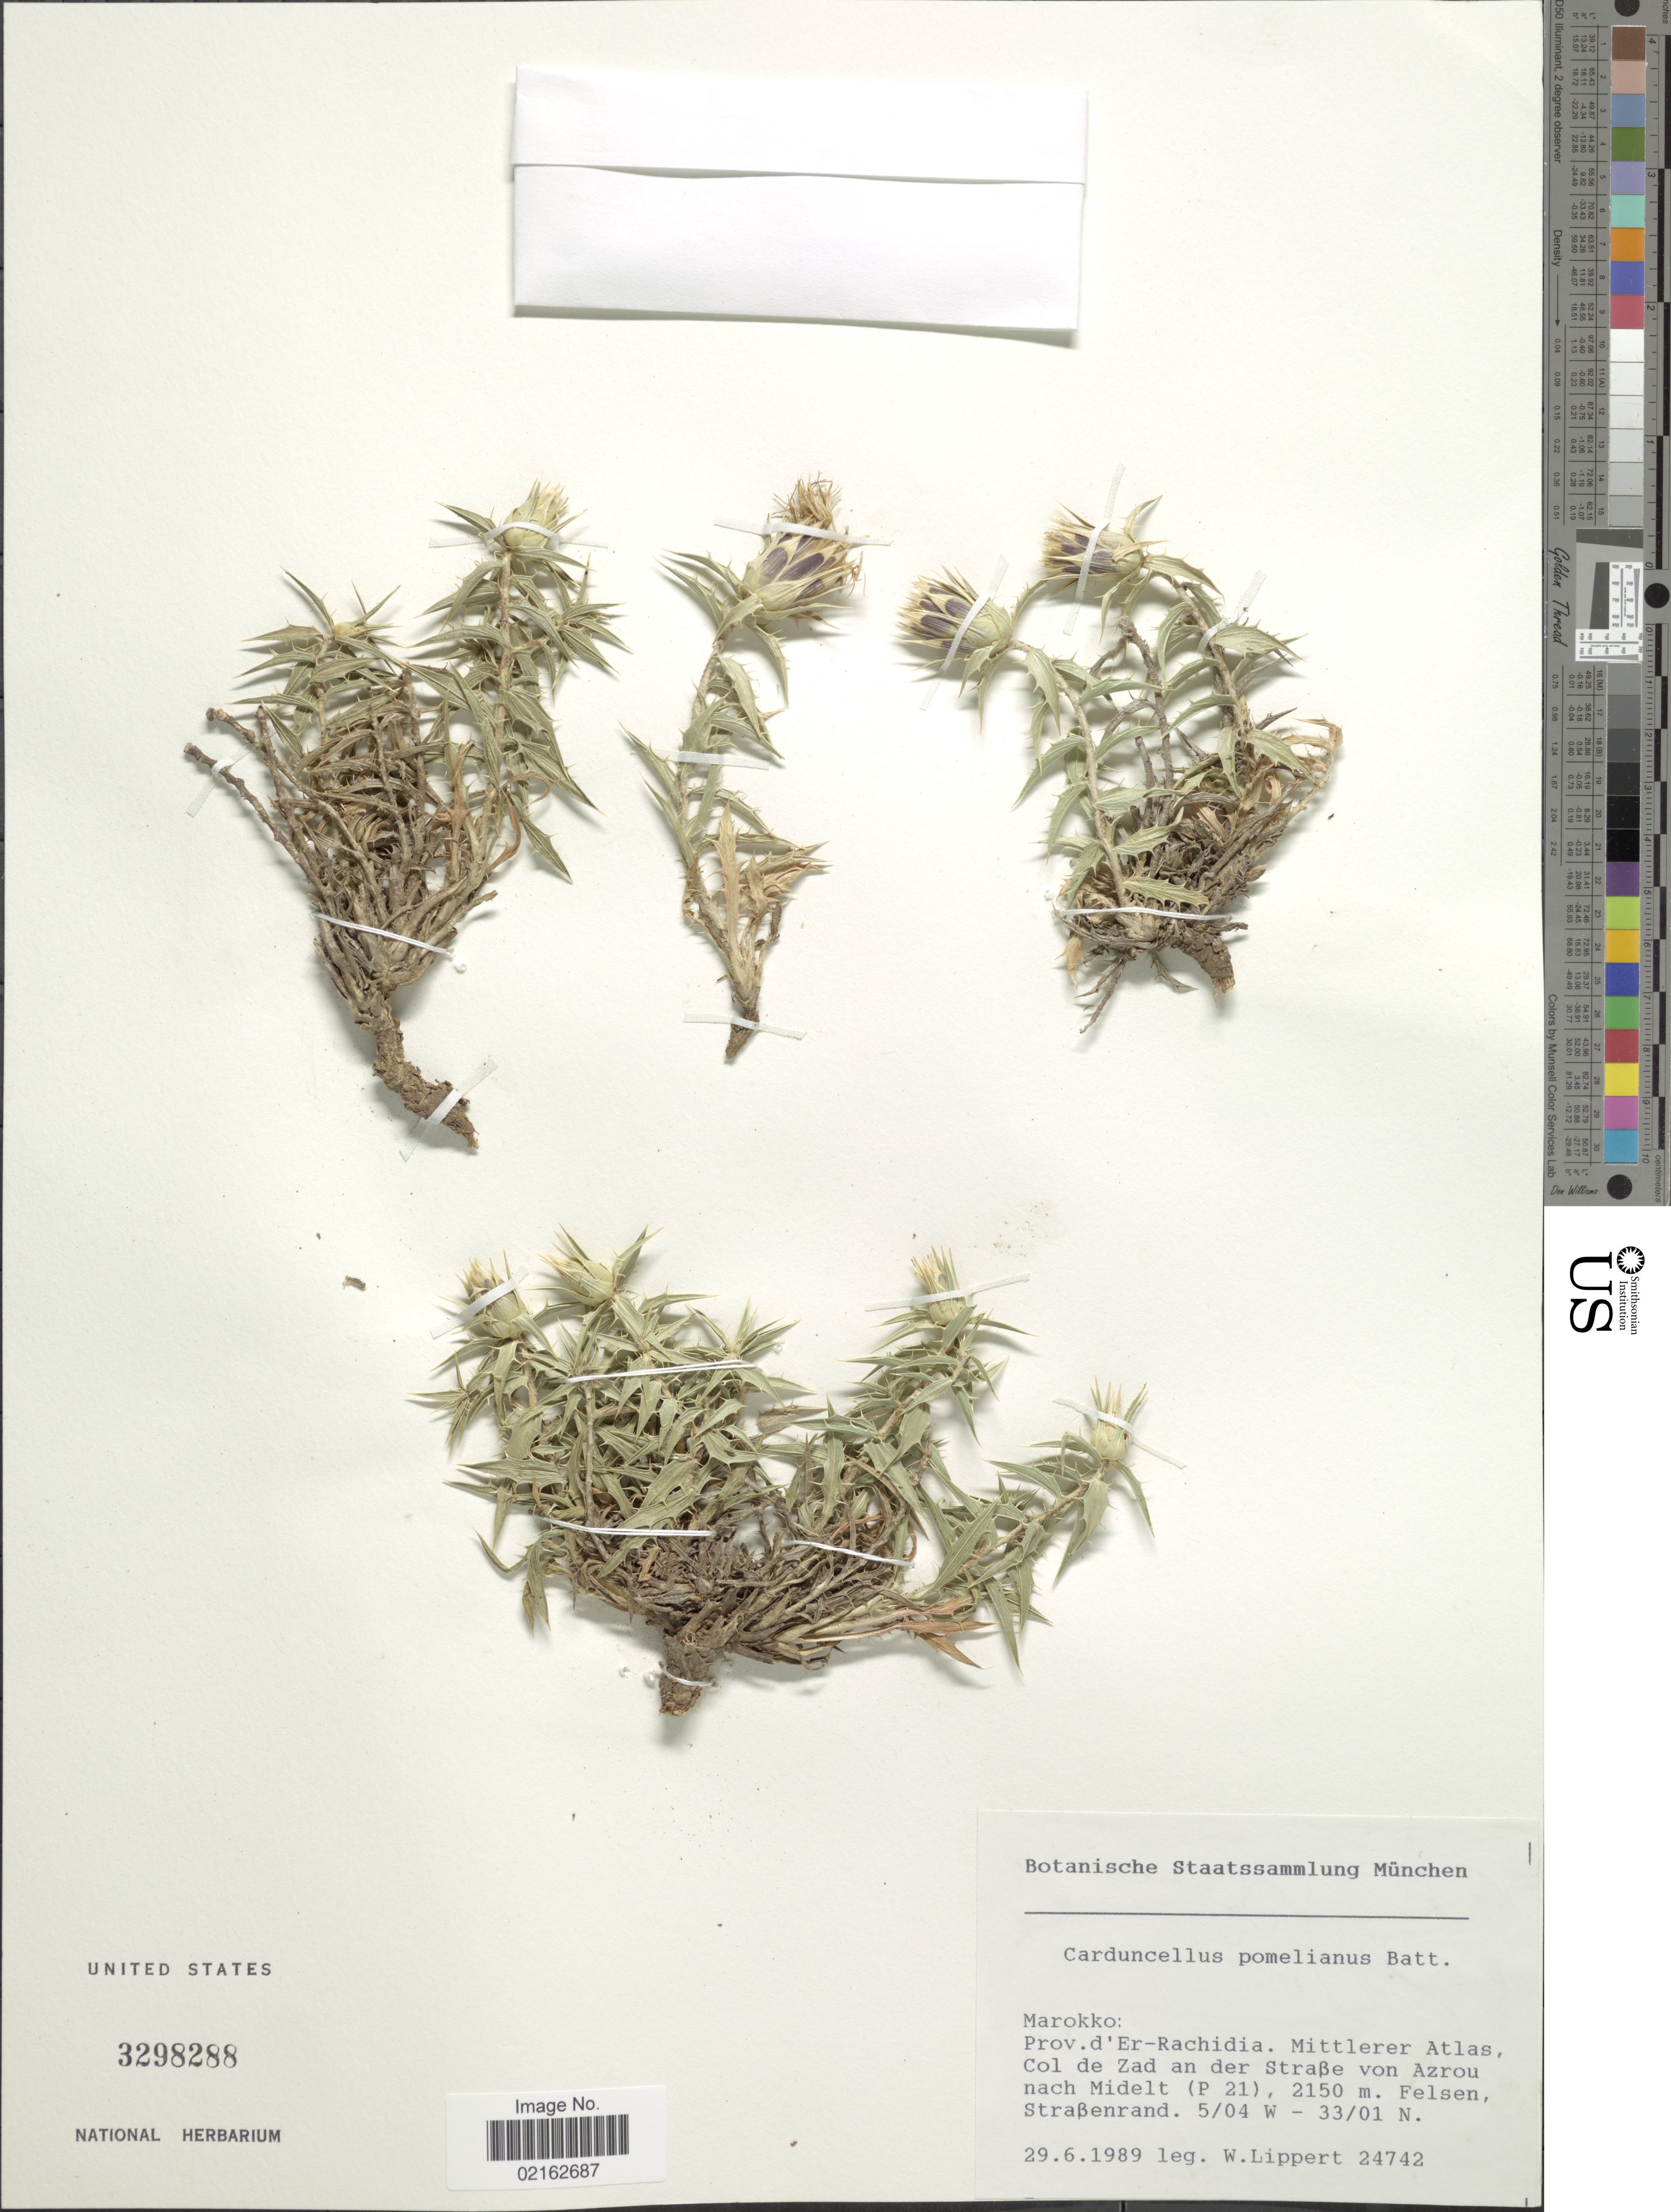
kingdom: Plantae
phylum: Tracheophyta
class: Magnoliopsida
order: Asterales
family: Asteraceae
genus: Carduncellus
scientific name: Carduncellus pomelianus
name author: Batt.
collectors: W. Lippert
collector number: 24742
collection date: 1989-06-29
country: Morocco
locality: Prov. d'Er-Rachidia, Mittlerer Atlas, Col de Zad an der Strabe von Azrou, nach Midelt (P21)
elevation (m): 2150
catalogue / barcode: US 3298288